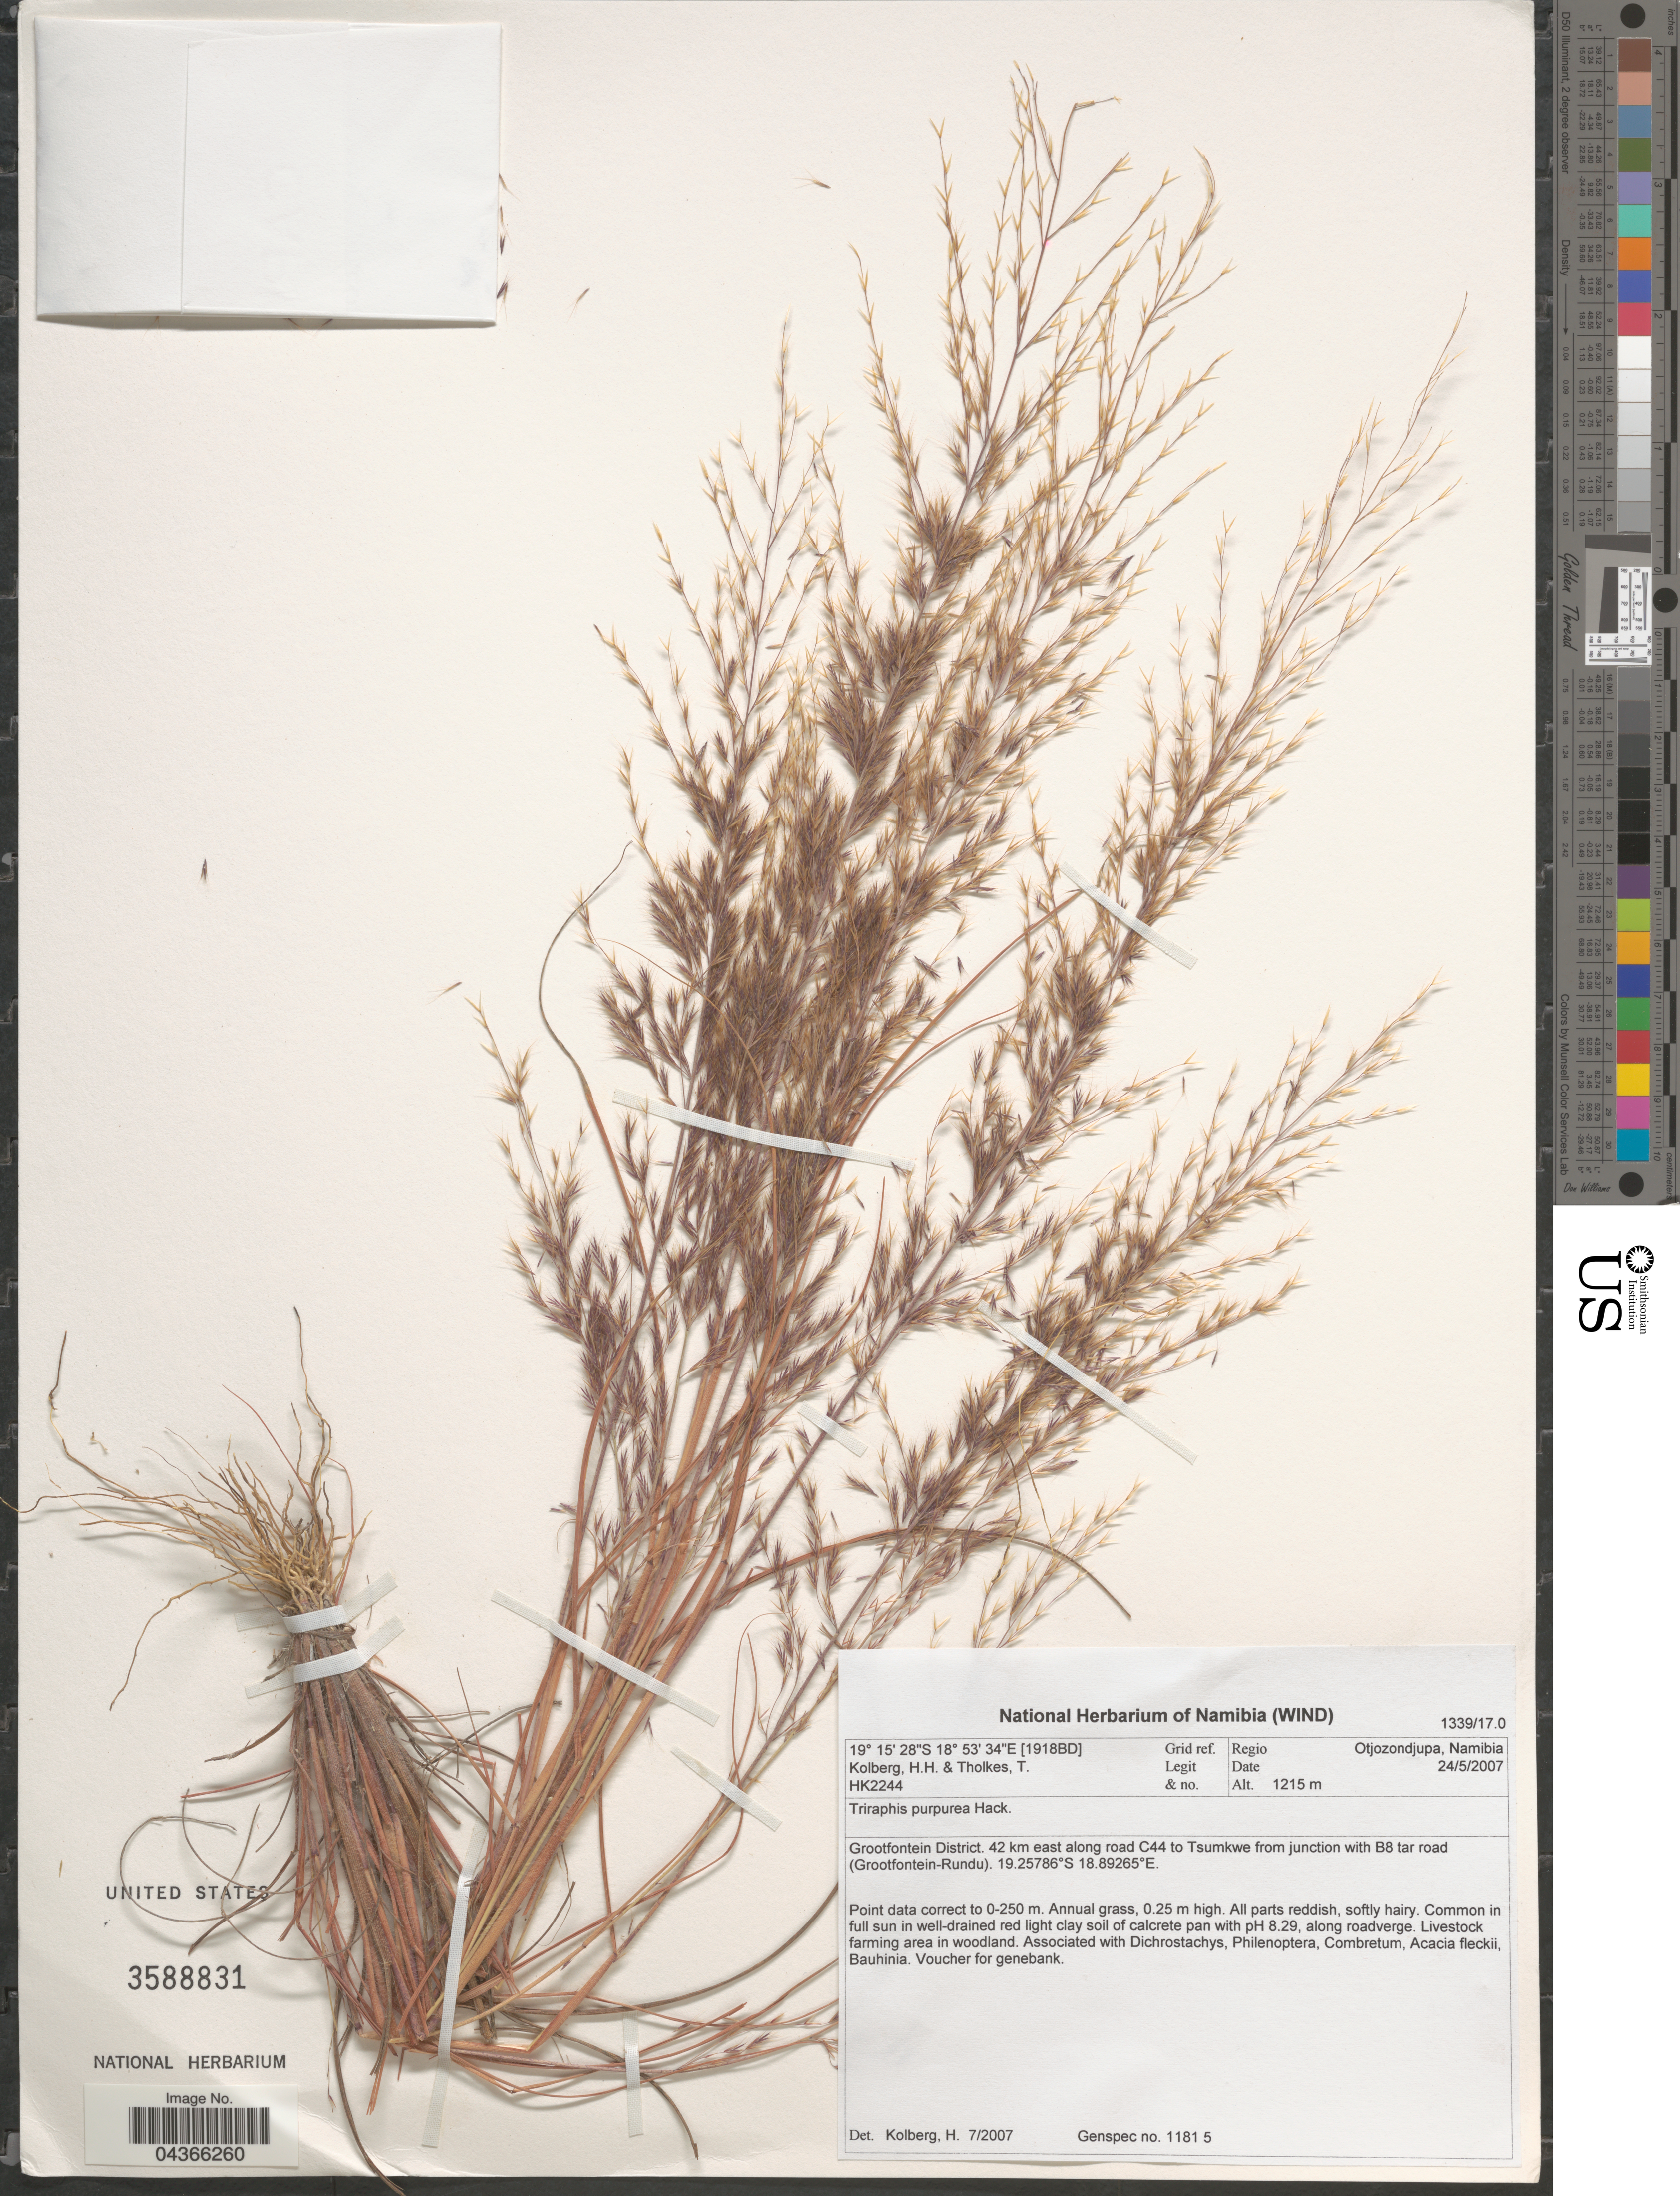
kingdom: Plantae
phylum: Tracheophyta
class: Liliopsida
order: Poales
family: Poaceae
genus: Triraphis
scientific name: Triraphis purpurea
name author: Hack.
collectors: H. H. Kolberg & T. Tholkes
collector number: HK2244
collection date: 2007-05-24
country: Namibia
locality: Grid ref. [1918BD]. Regio Otjozondjupa. Grootfontein District. 42 km east along road C44 to Tsumkwe from junction with B8 tar road (Grootfontein-Rundu).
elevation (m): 1215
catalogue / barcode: US 3588831